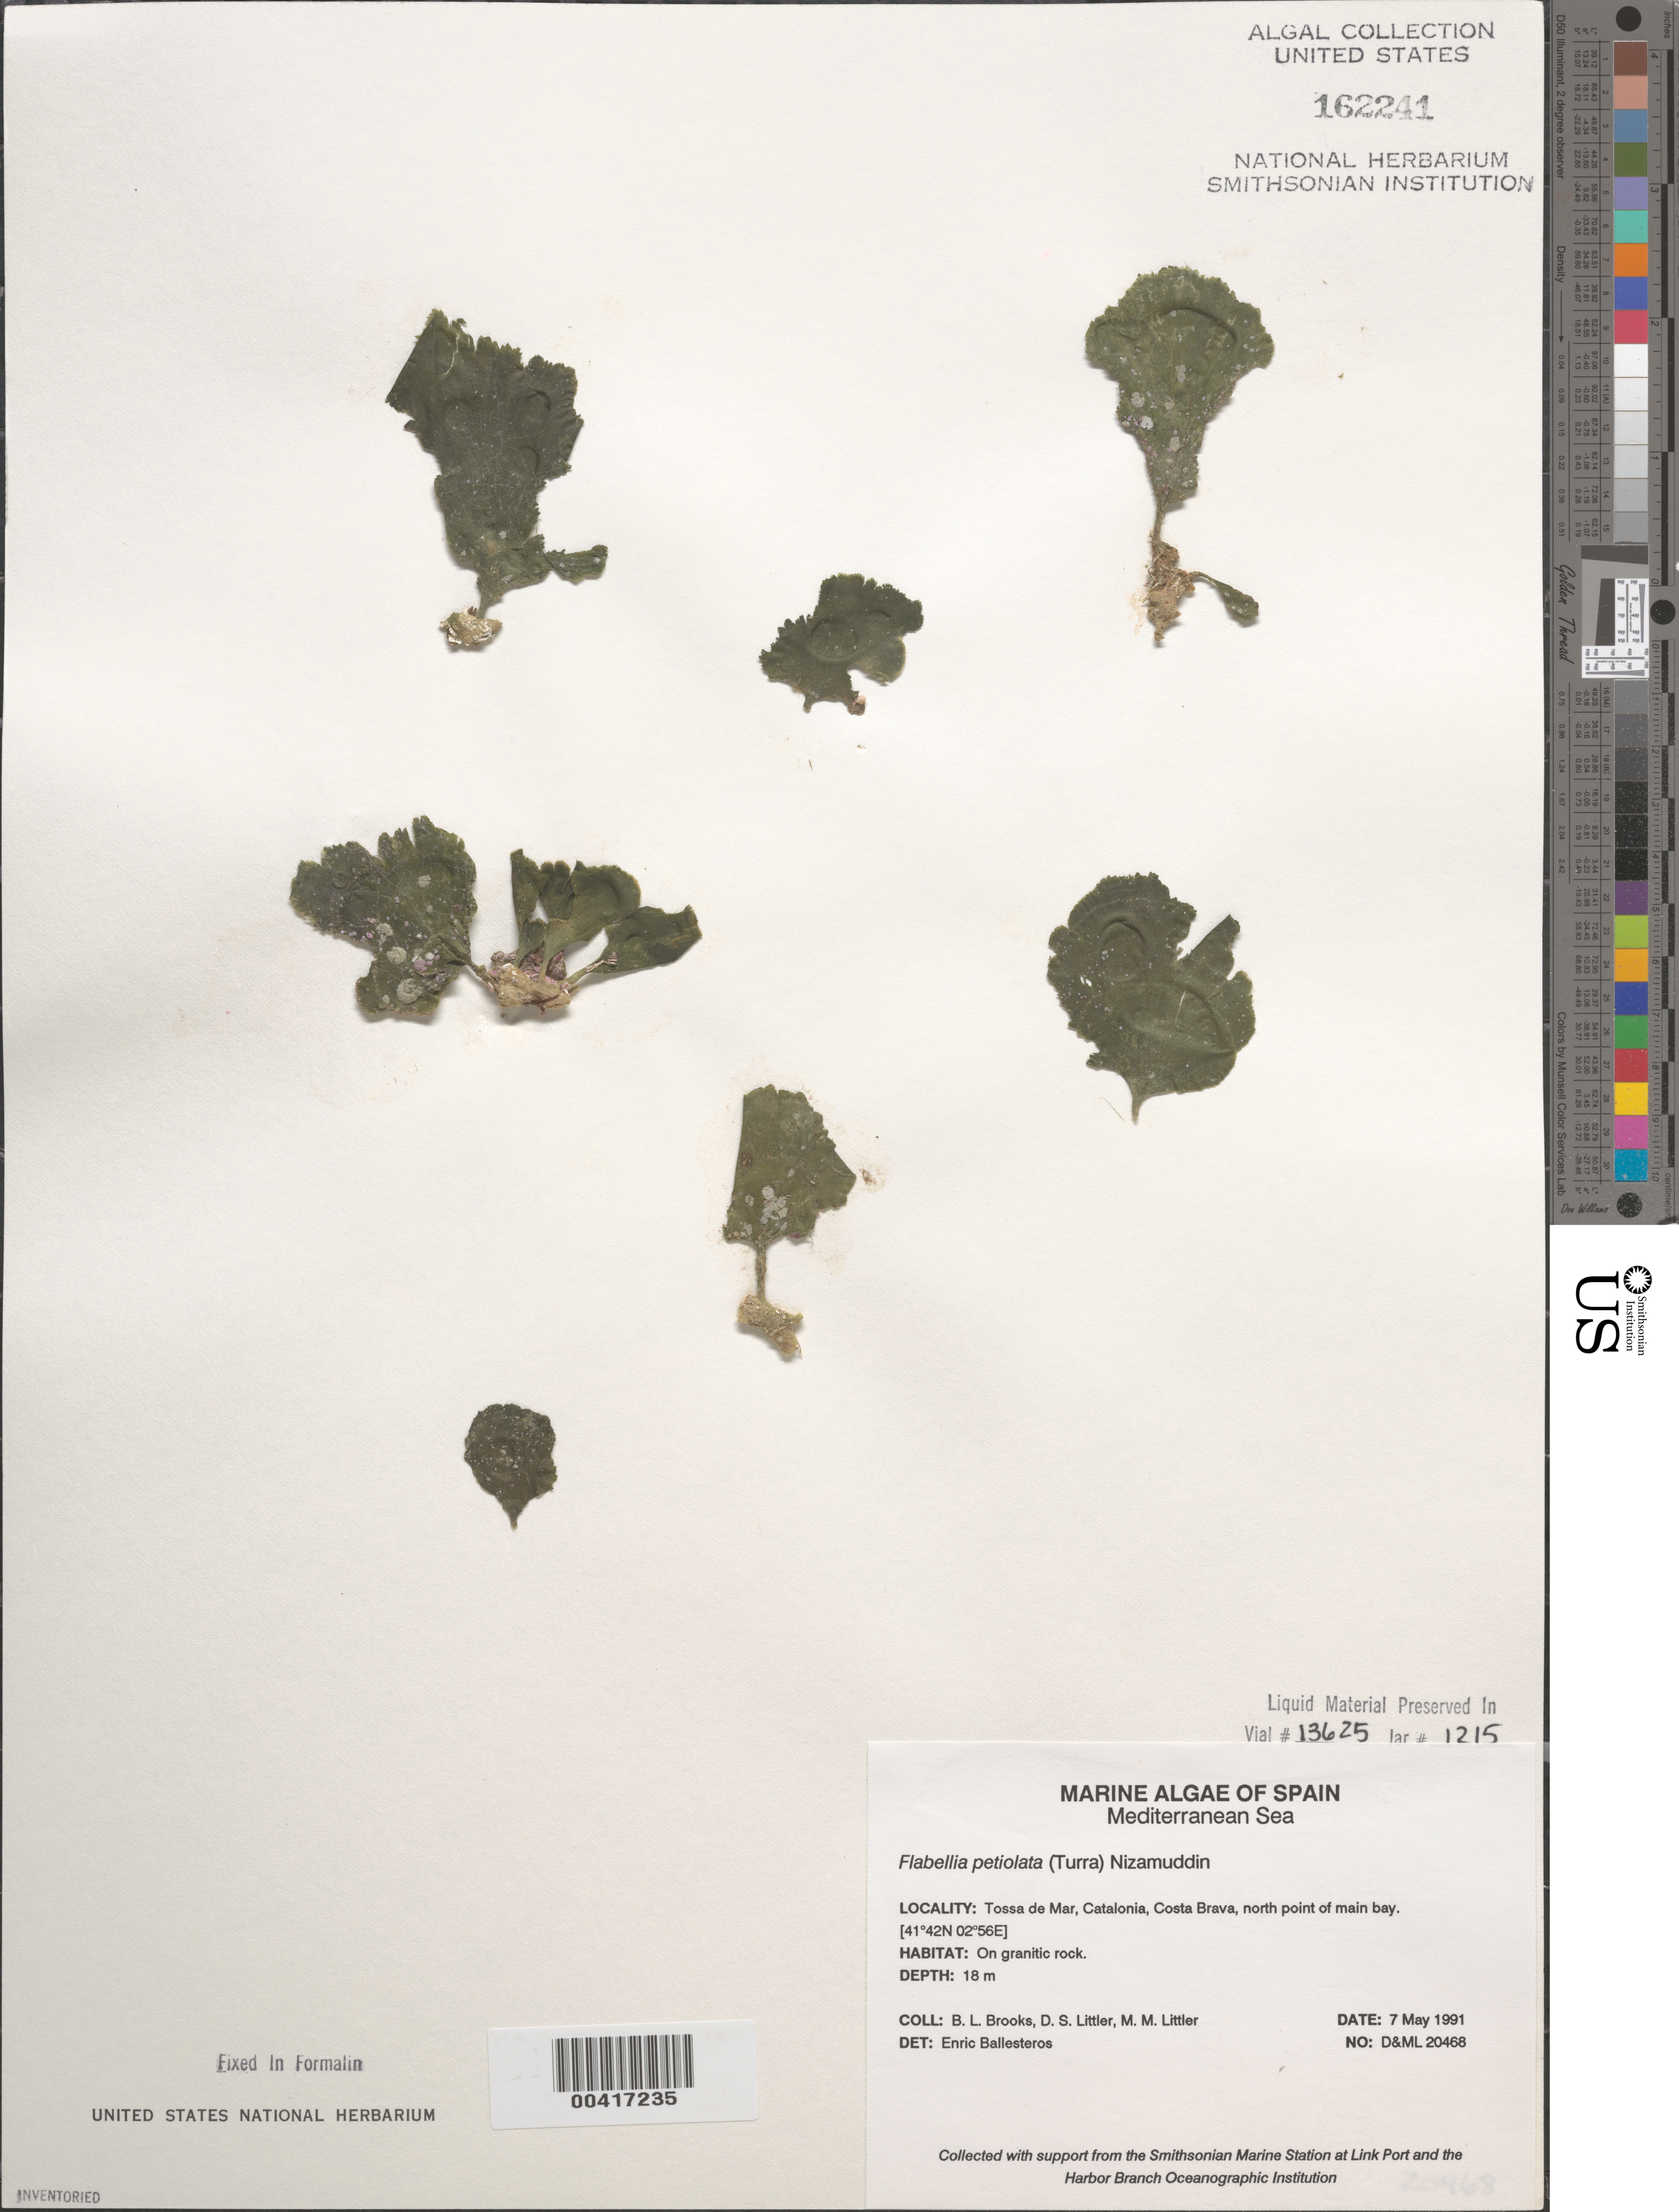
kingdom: Plantae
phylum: Chlorophyta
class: Ulvophyceae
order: Bryopsidales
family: Codiaceae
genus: Flabellia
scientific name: Flabellia petiolata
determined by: Ballesteros, E.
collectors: B. Brooks, D. S. Littler & M. M. Littler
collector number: D&ML 20468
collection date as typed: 07 May 1991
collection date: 1991-05-07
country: Spain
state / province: Catalunya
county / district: Girona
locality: Tossa de Mar, Costa Brava, Catalonia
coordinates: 41 42N, 02 56E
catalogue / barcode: US 162241